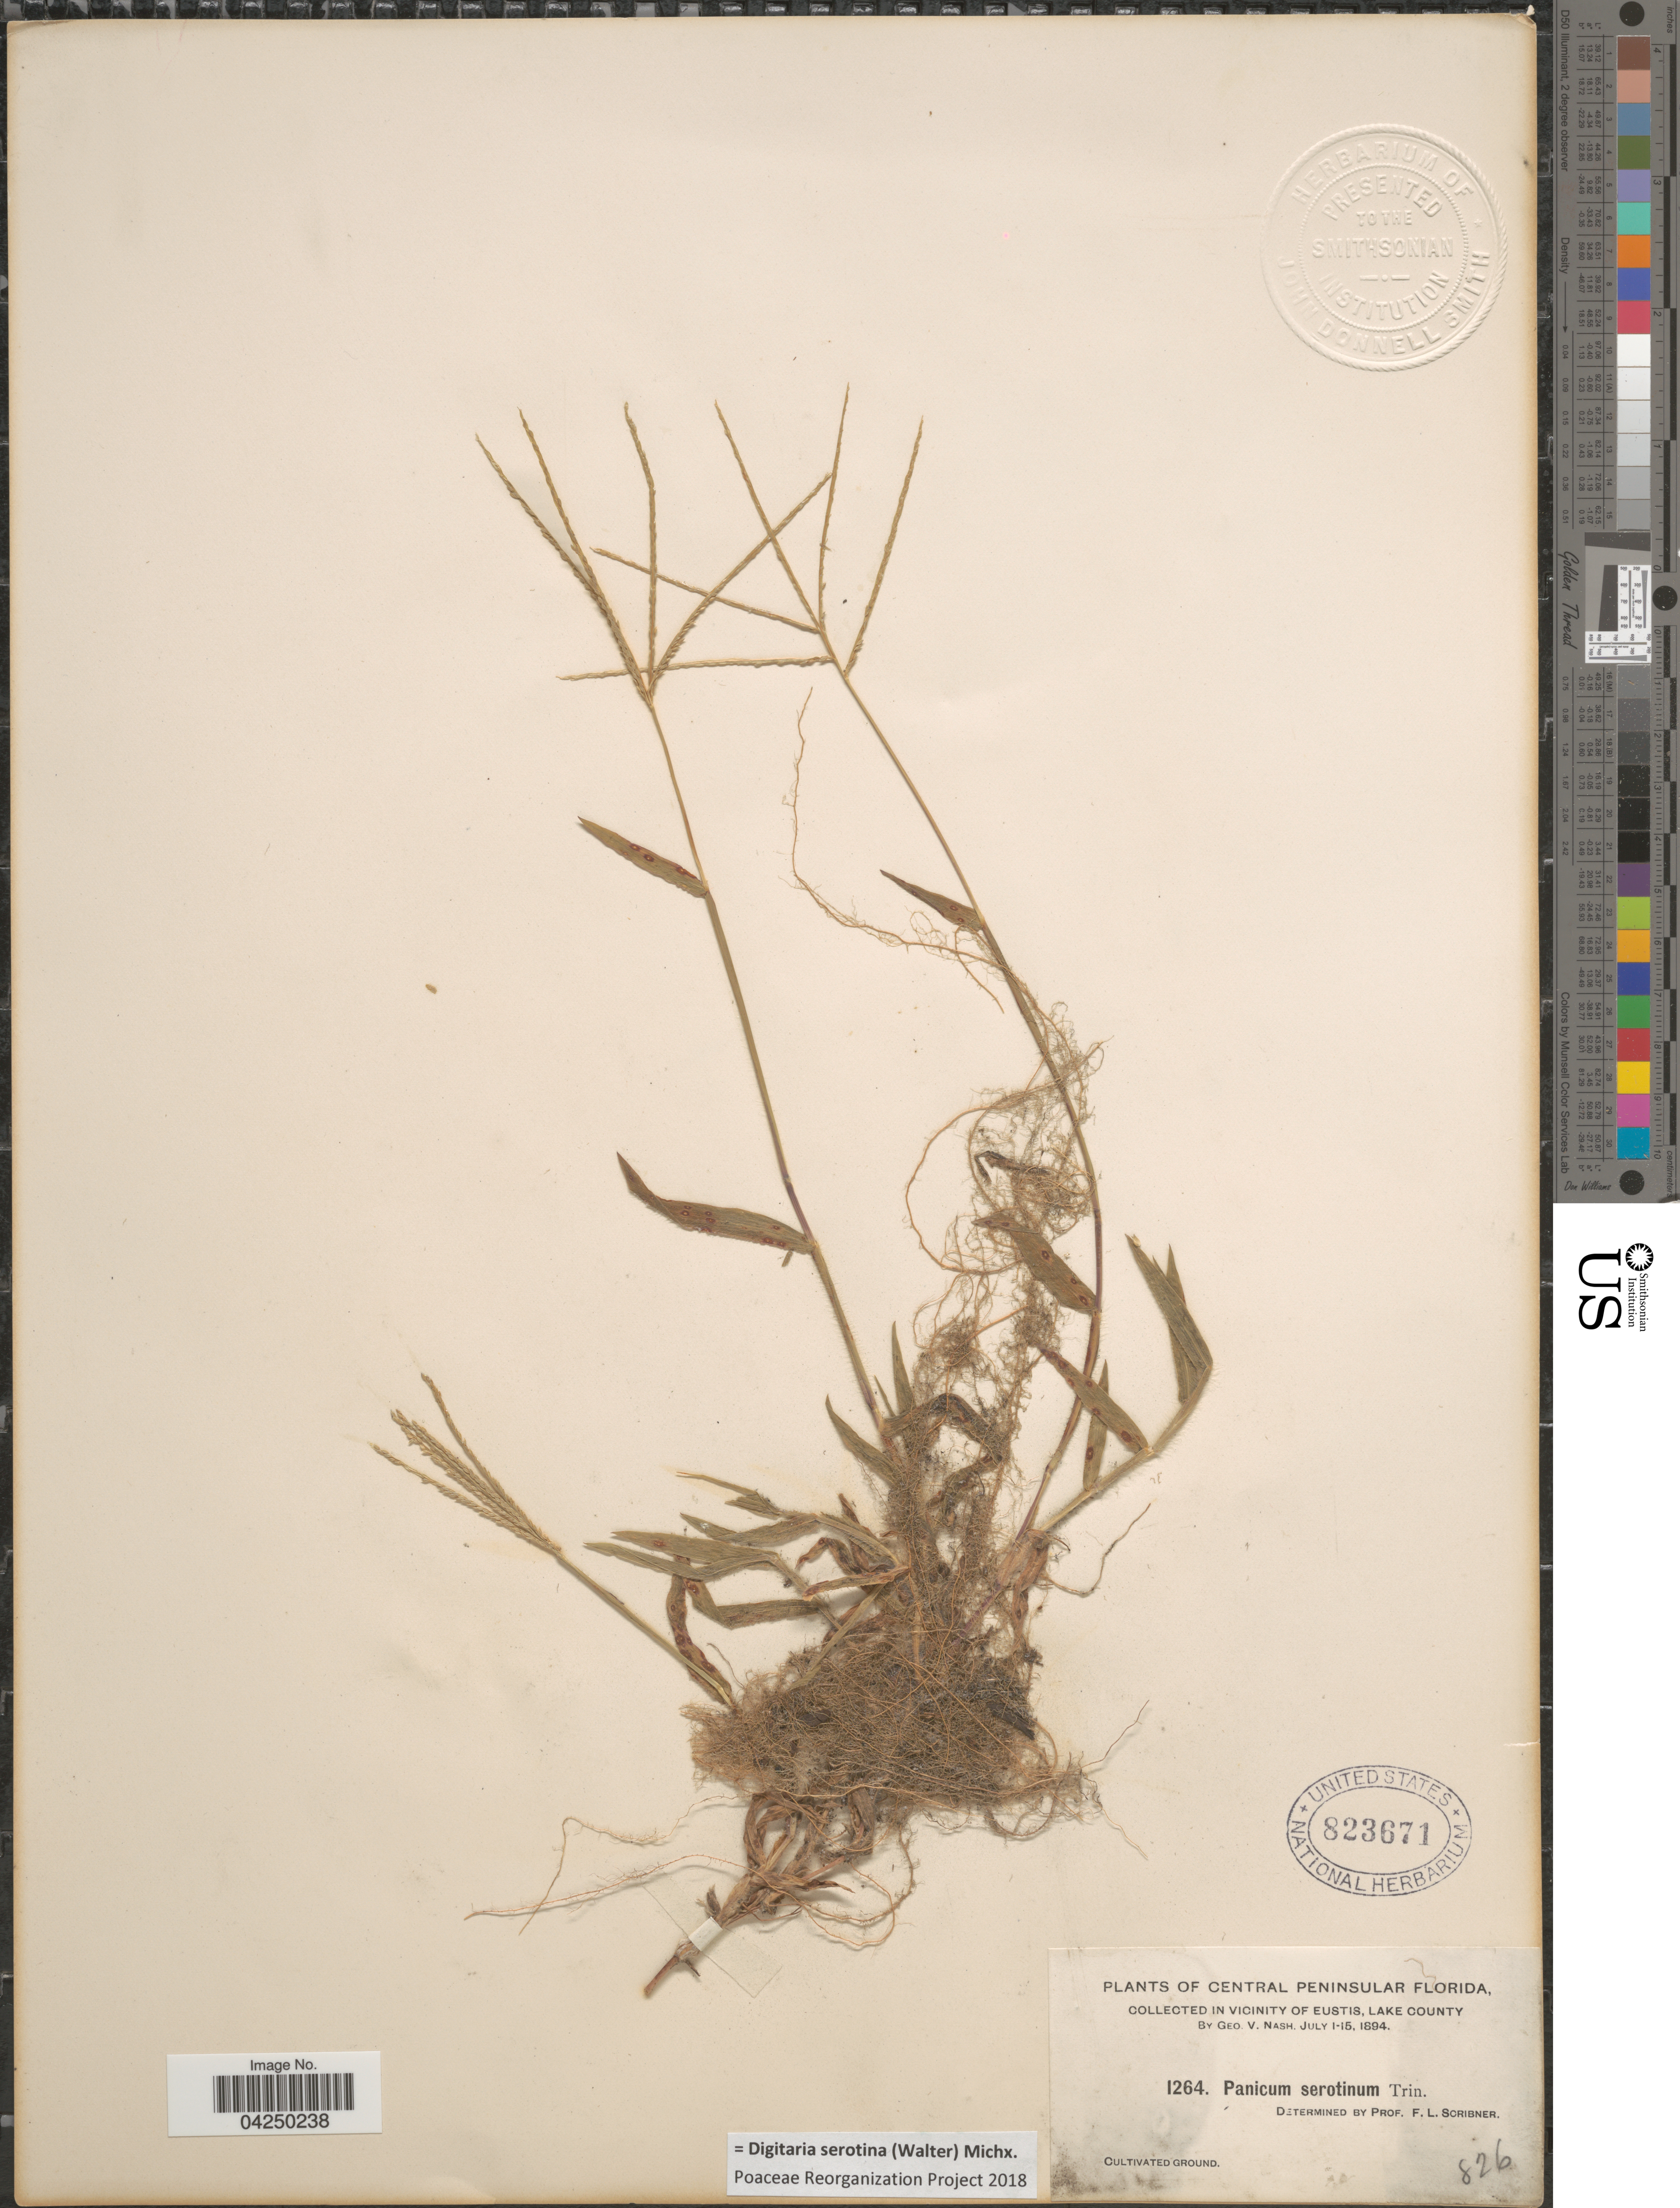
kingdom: Plantae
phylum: Tracheophyta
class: Liliopsida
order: Poales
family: Poaceae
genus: Digitaria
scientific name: Digitaria serotina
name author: (Walter) Michx.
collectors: G. V. Nash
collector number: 1264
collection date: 1894-07-01/1894-07-15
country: United States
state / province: Florida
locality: Central Peninsular Florida. In vicinity of Eustis, Lake County. Cultivated ground.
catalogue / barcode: US 823671